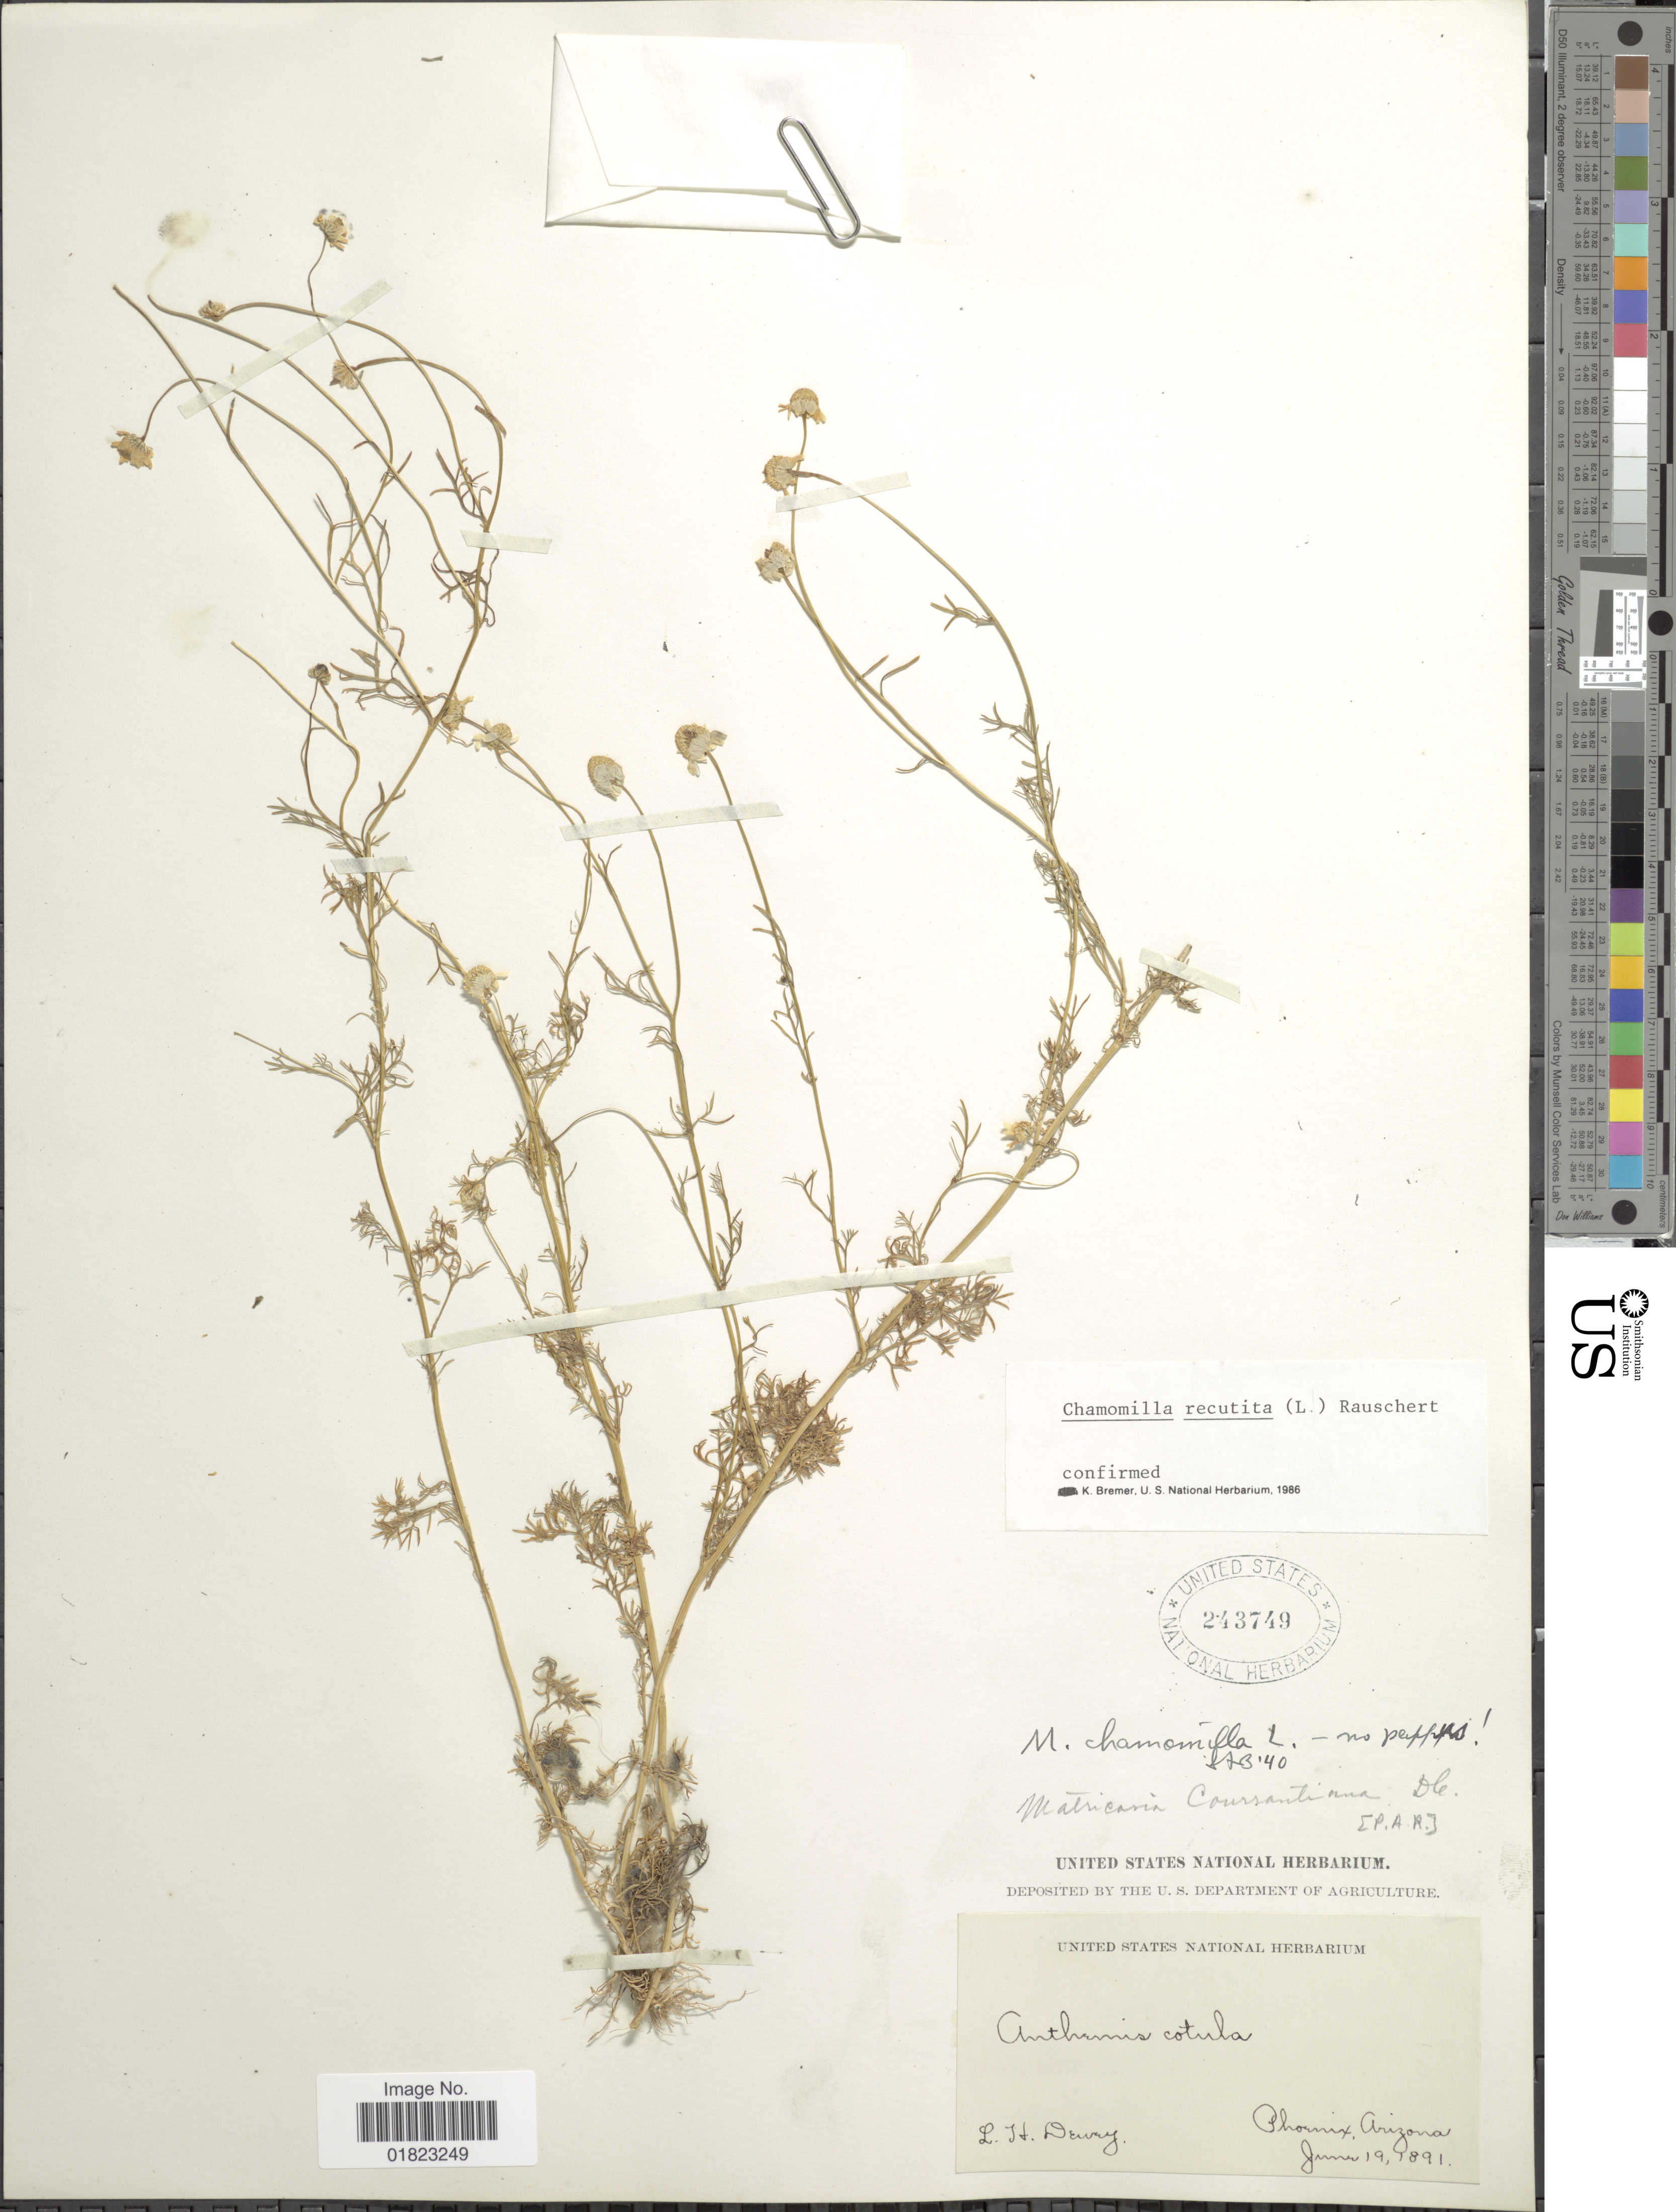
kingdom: Plantae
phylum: Tracheophyta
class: Magnoliopsida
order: Asterales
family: Asteraceae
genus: Matricaria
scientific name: Matricaria recutita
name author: L.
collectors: L. H. Dewey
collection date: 1891-06-19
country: United States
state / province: Arizona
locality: Phoenix, Arizona.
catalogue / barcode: US 243749